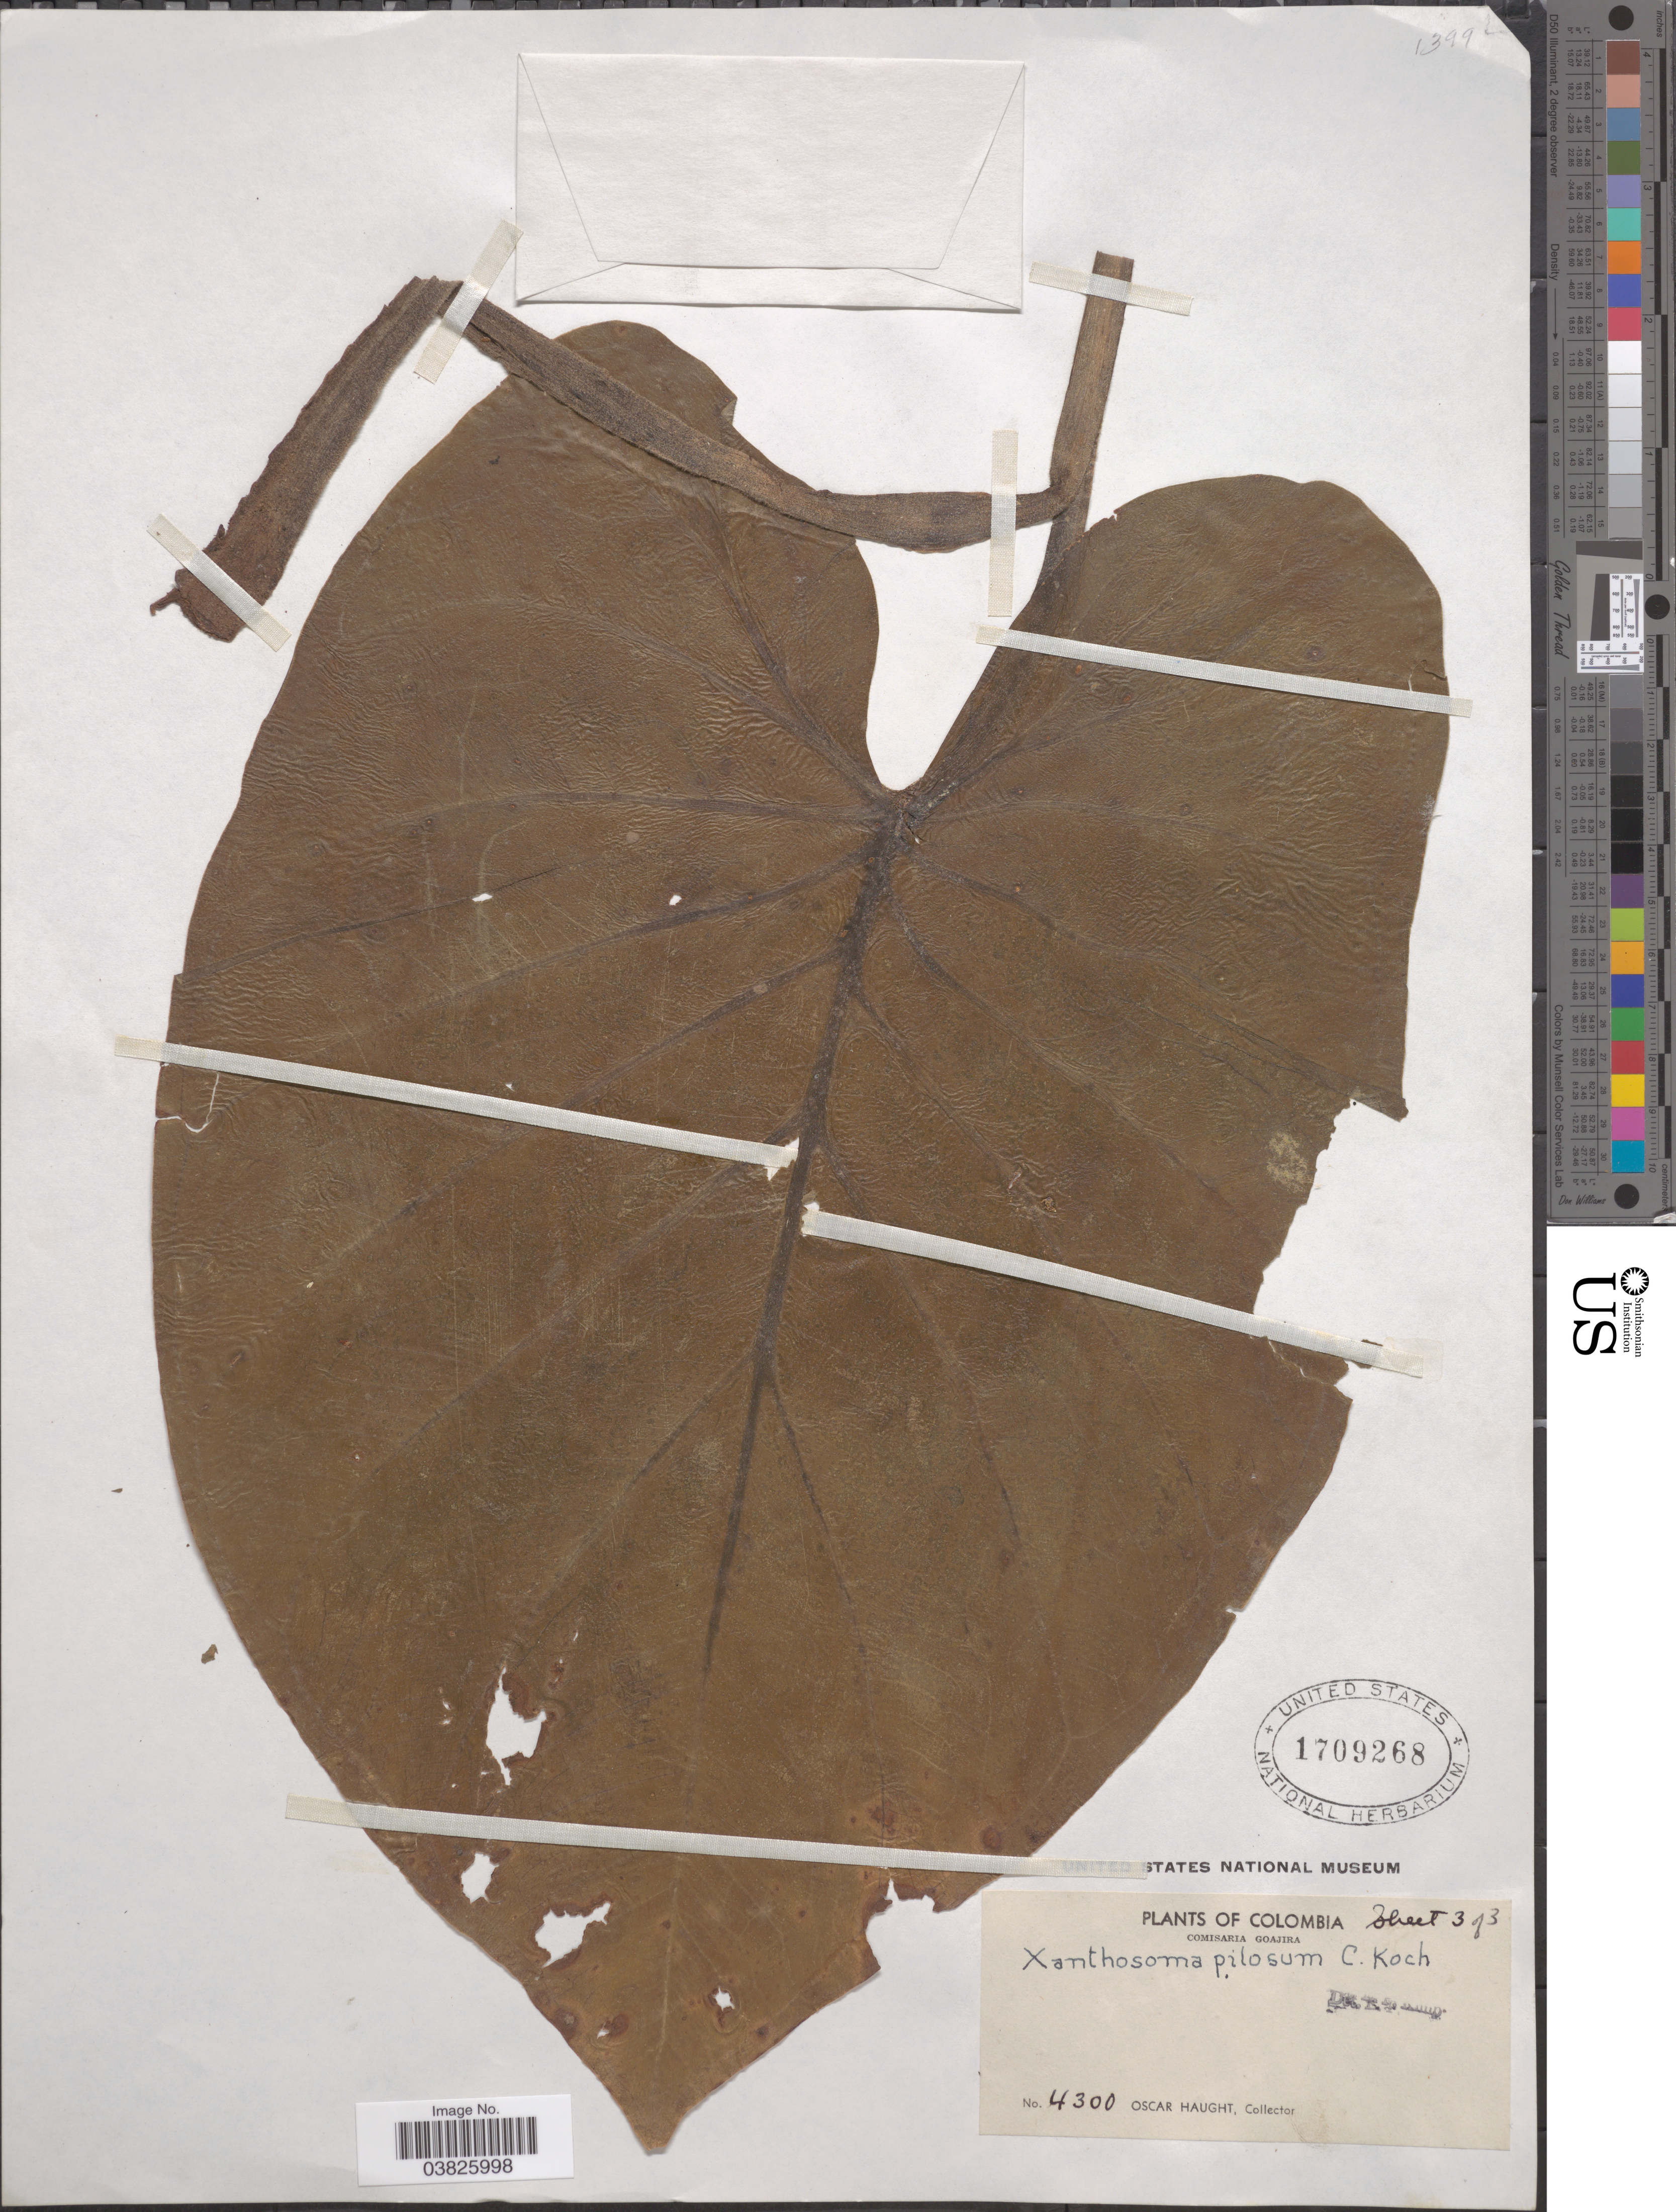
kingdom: Plantae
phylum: Tracheophyta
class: Liliopsida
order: Alismatales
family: Araceae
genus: Xanthosoma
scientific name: Xanthosoma pilosum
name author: K. Koch & Augustin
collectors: O. L. Haught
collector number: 4300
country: Colombia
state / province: La Guajira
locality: Comisaria Goajira.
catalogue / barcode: US 1709268